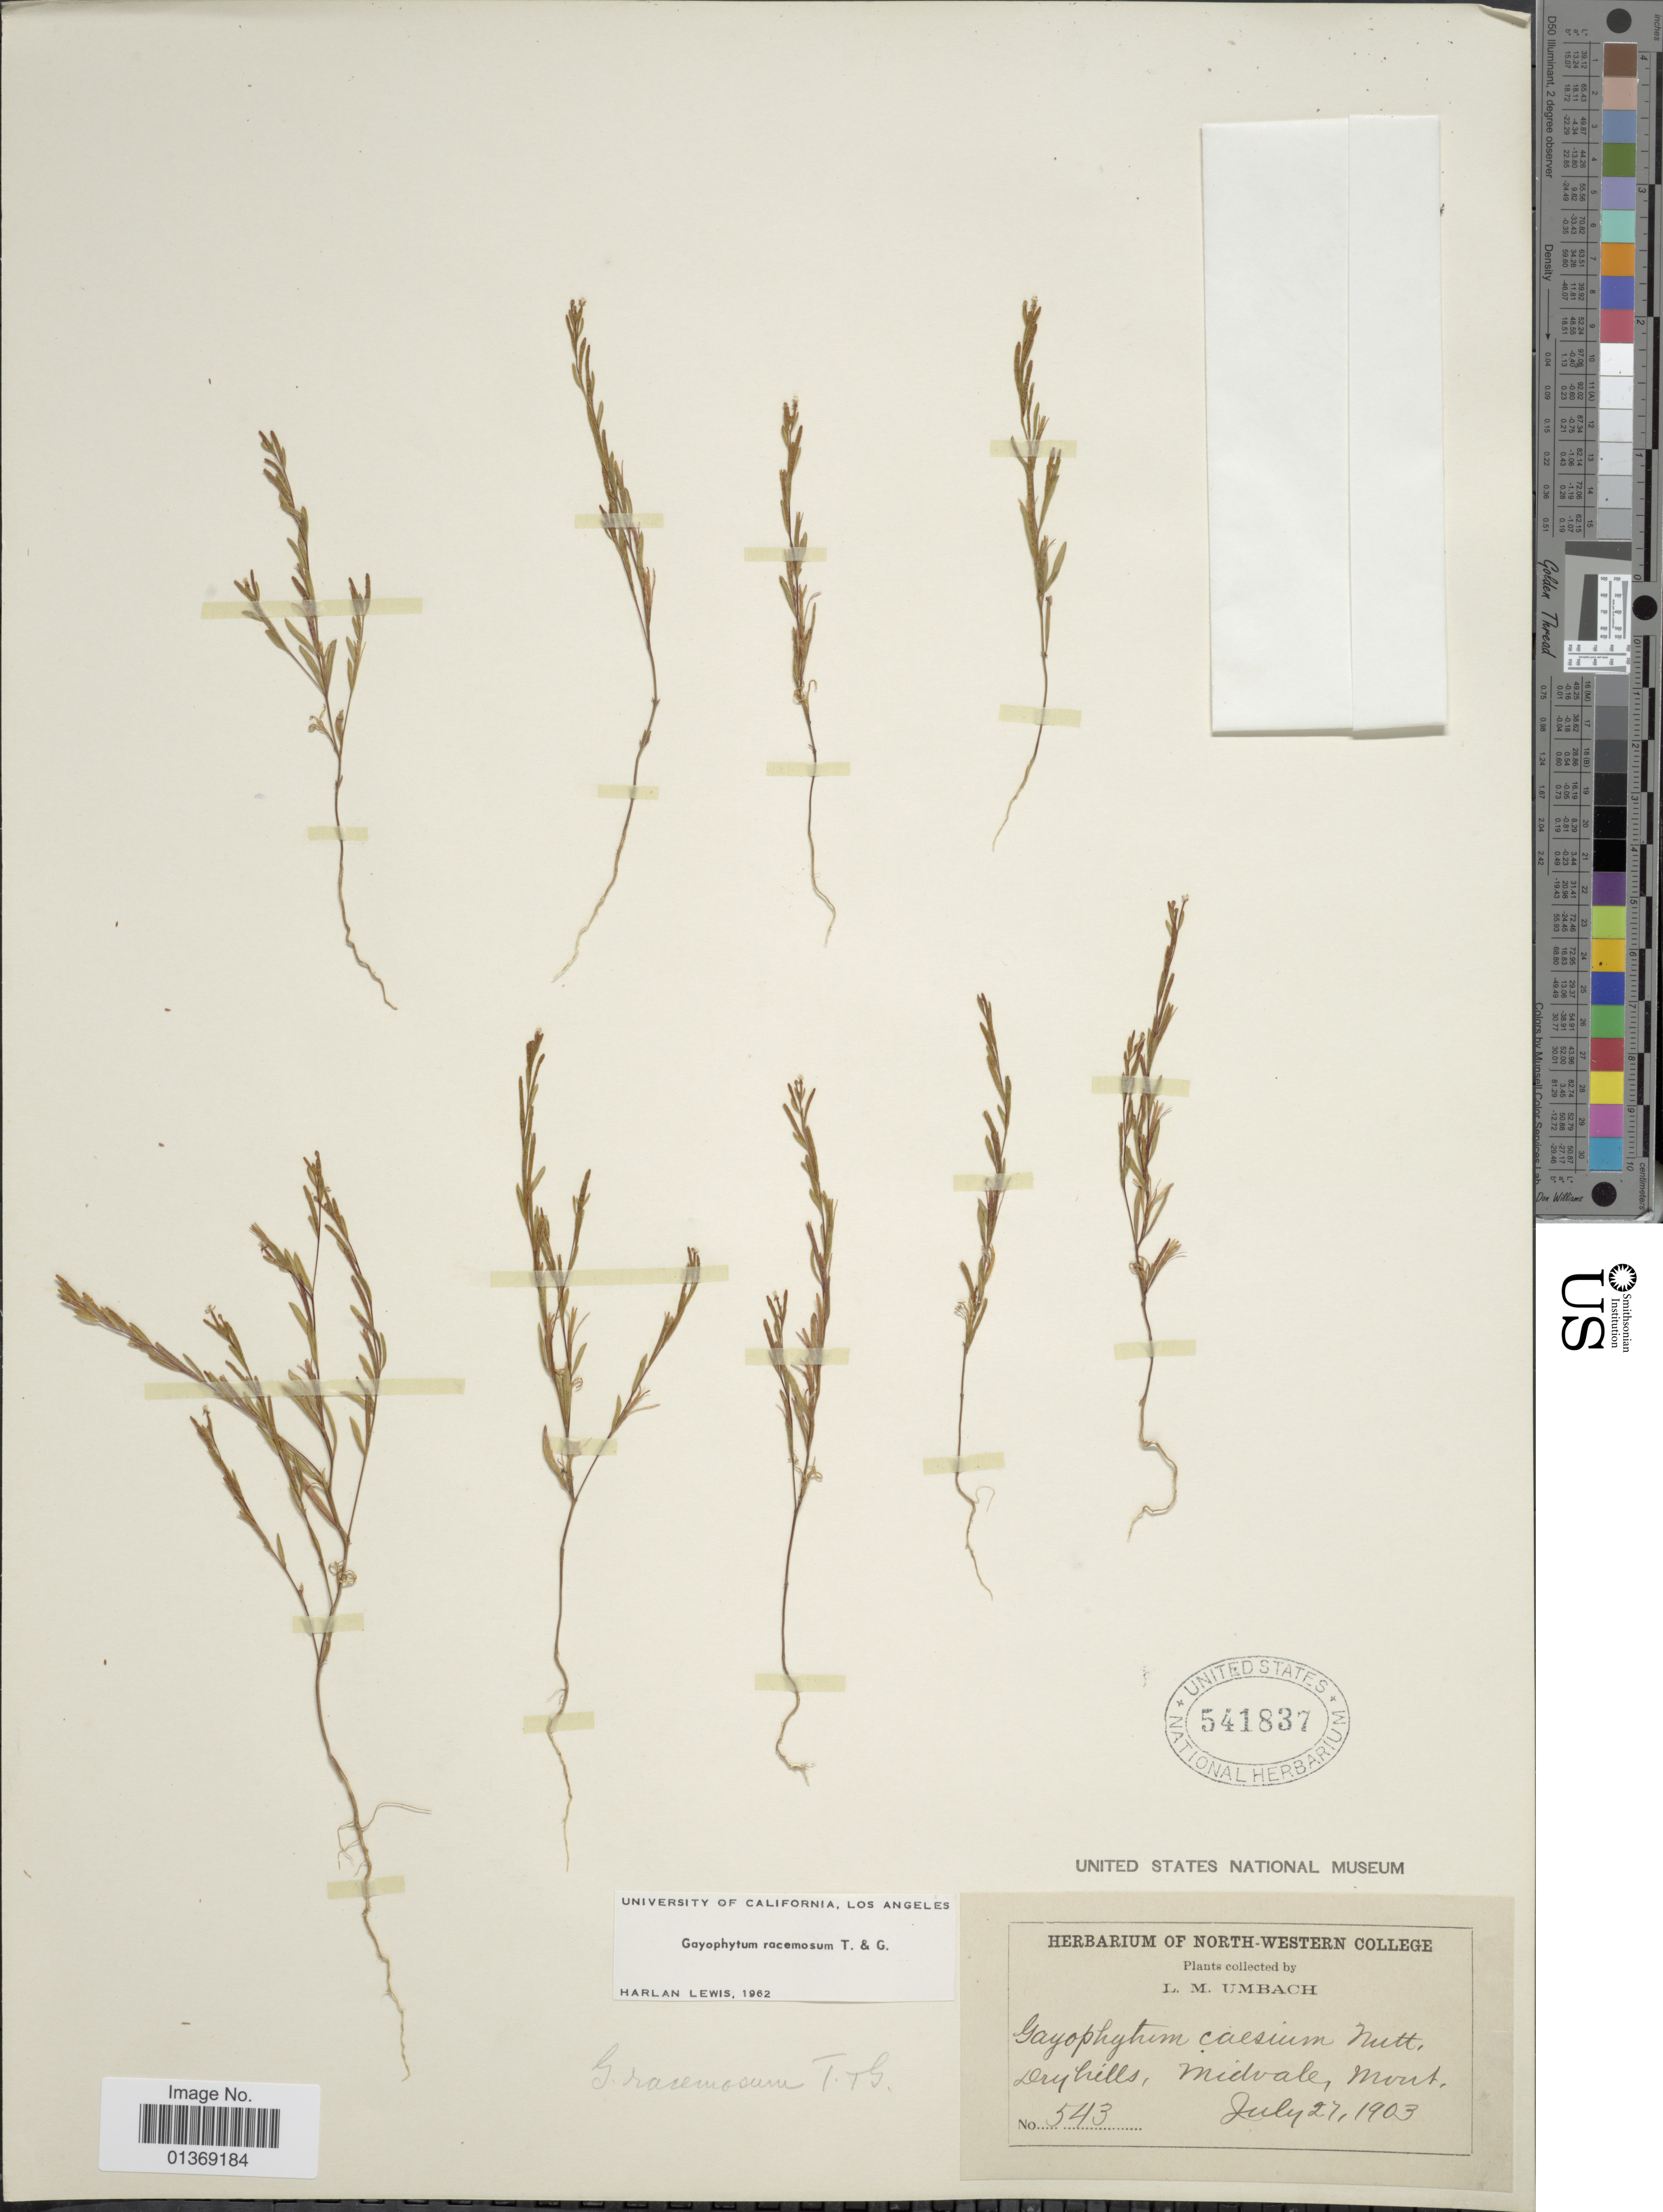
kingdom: Plantae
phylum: Tracheophyta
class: Magnoliopsida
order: Myrtales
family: Onagraceae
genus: Gayophytum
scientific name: Gayophytum racemosum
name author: Torr. & A. Gray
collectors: L. M. Umbach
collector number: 543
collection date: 1903-07-27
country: United States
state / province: Montana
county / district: Lincoln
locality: Dry hills, Midvale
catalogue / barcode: US 541837